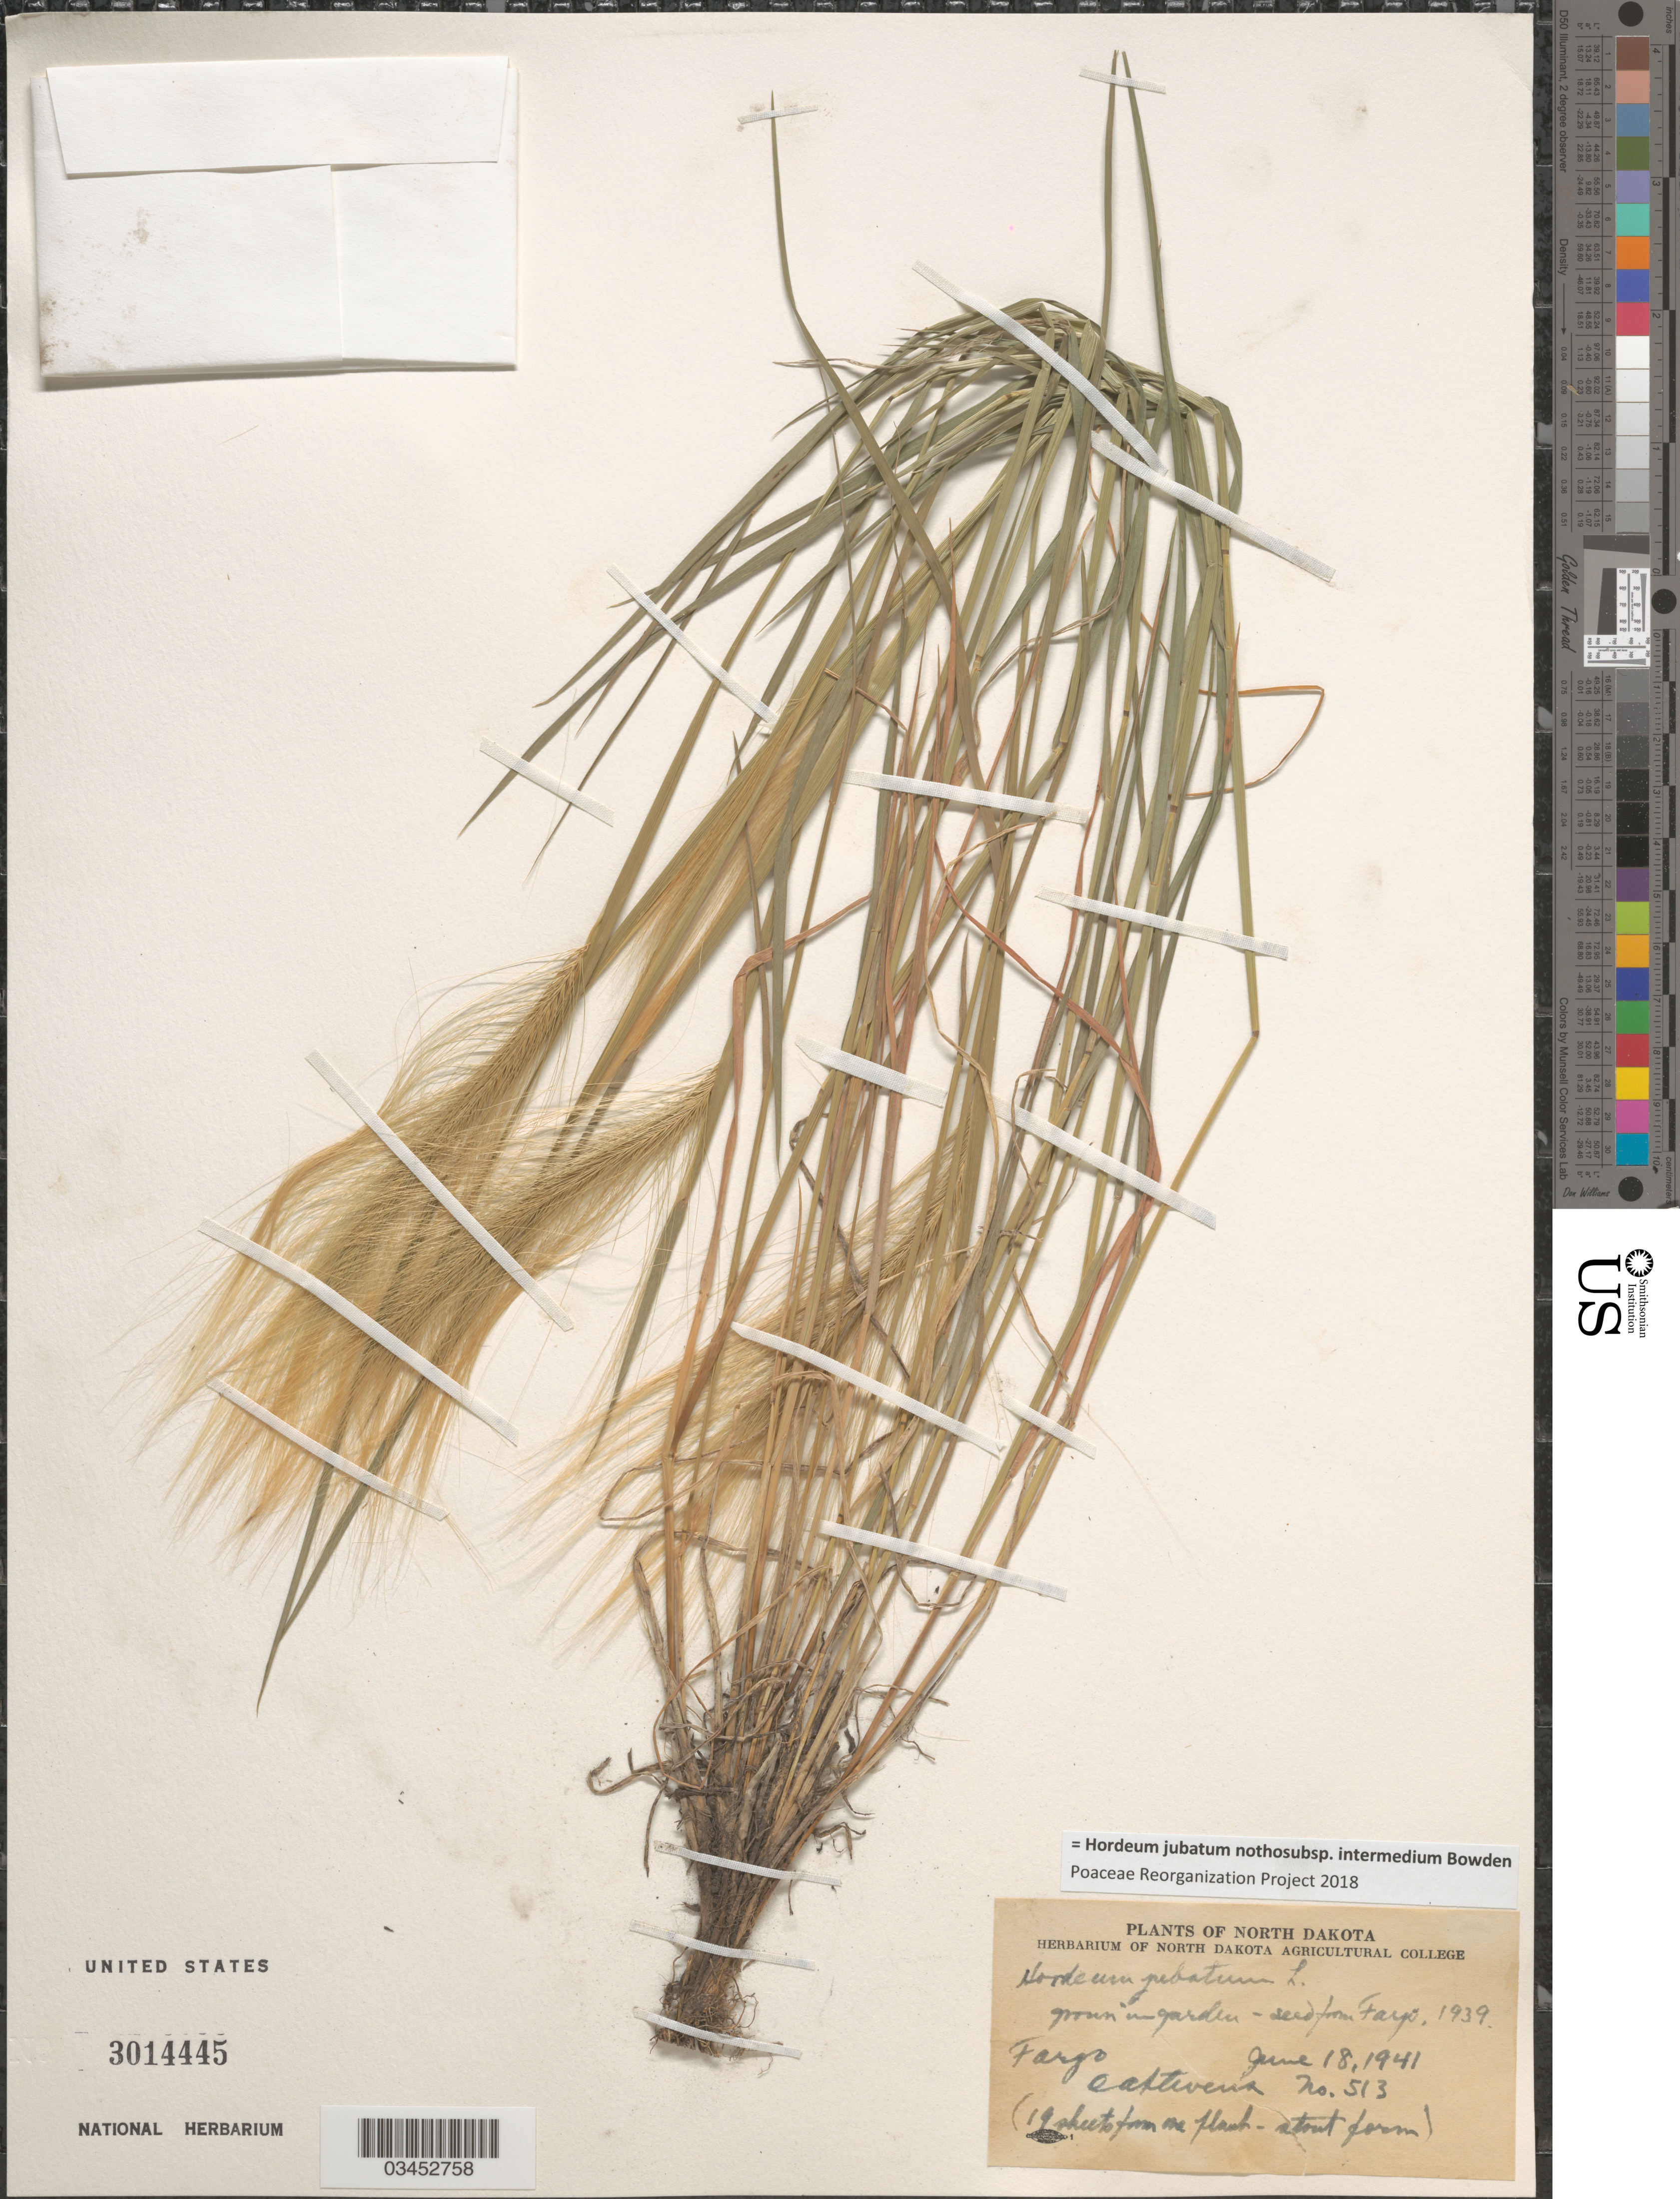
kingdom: Plantae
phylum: Tracheophyta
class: Liliopsida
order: Poales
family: Poaceae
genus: Hordeum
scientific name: Hordeum jubatum nothosubsp. intermedium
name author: Bowden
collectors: O. A. Stevens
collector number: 513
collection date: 1941-06-18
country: United States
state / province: North Dakota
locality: In garden: Fargo.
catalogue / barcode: US 3014445